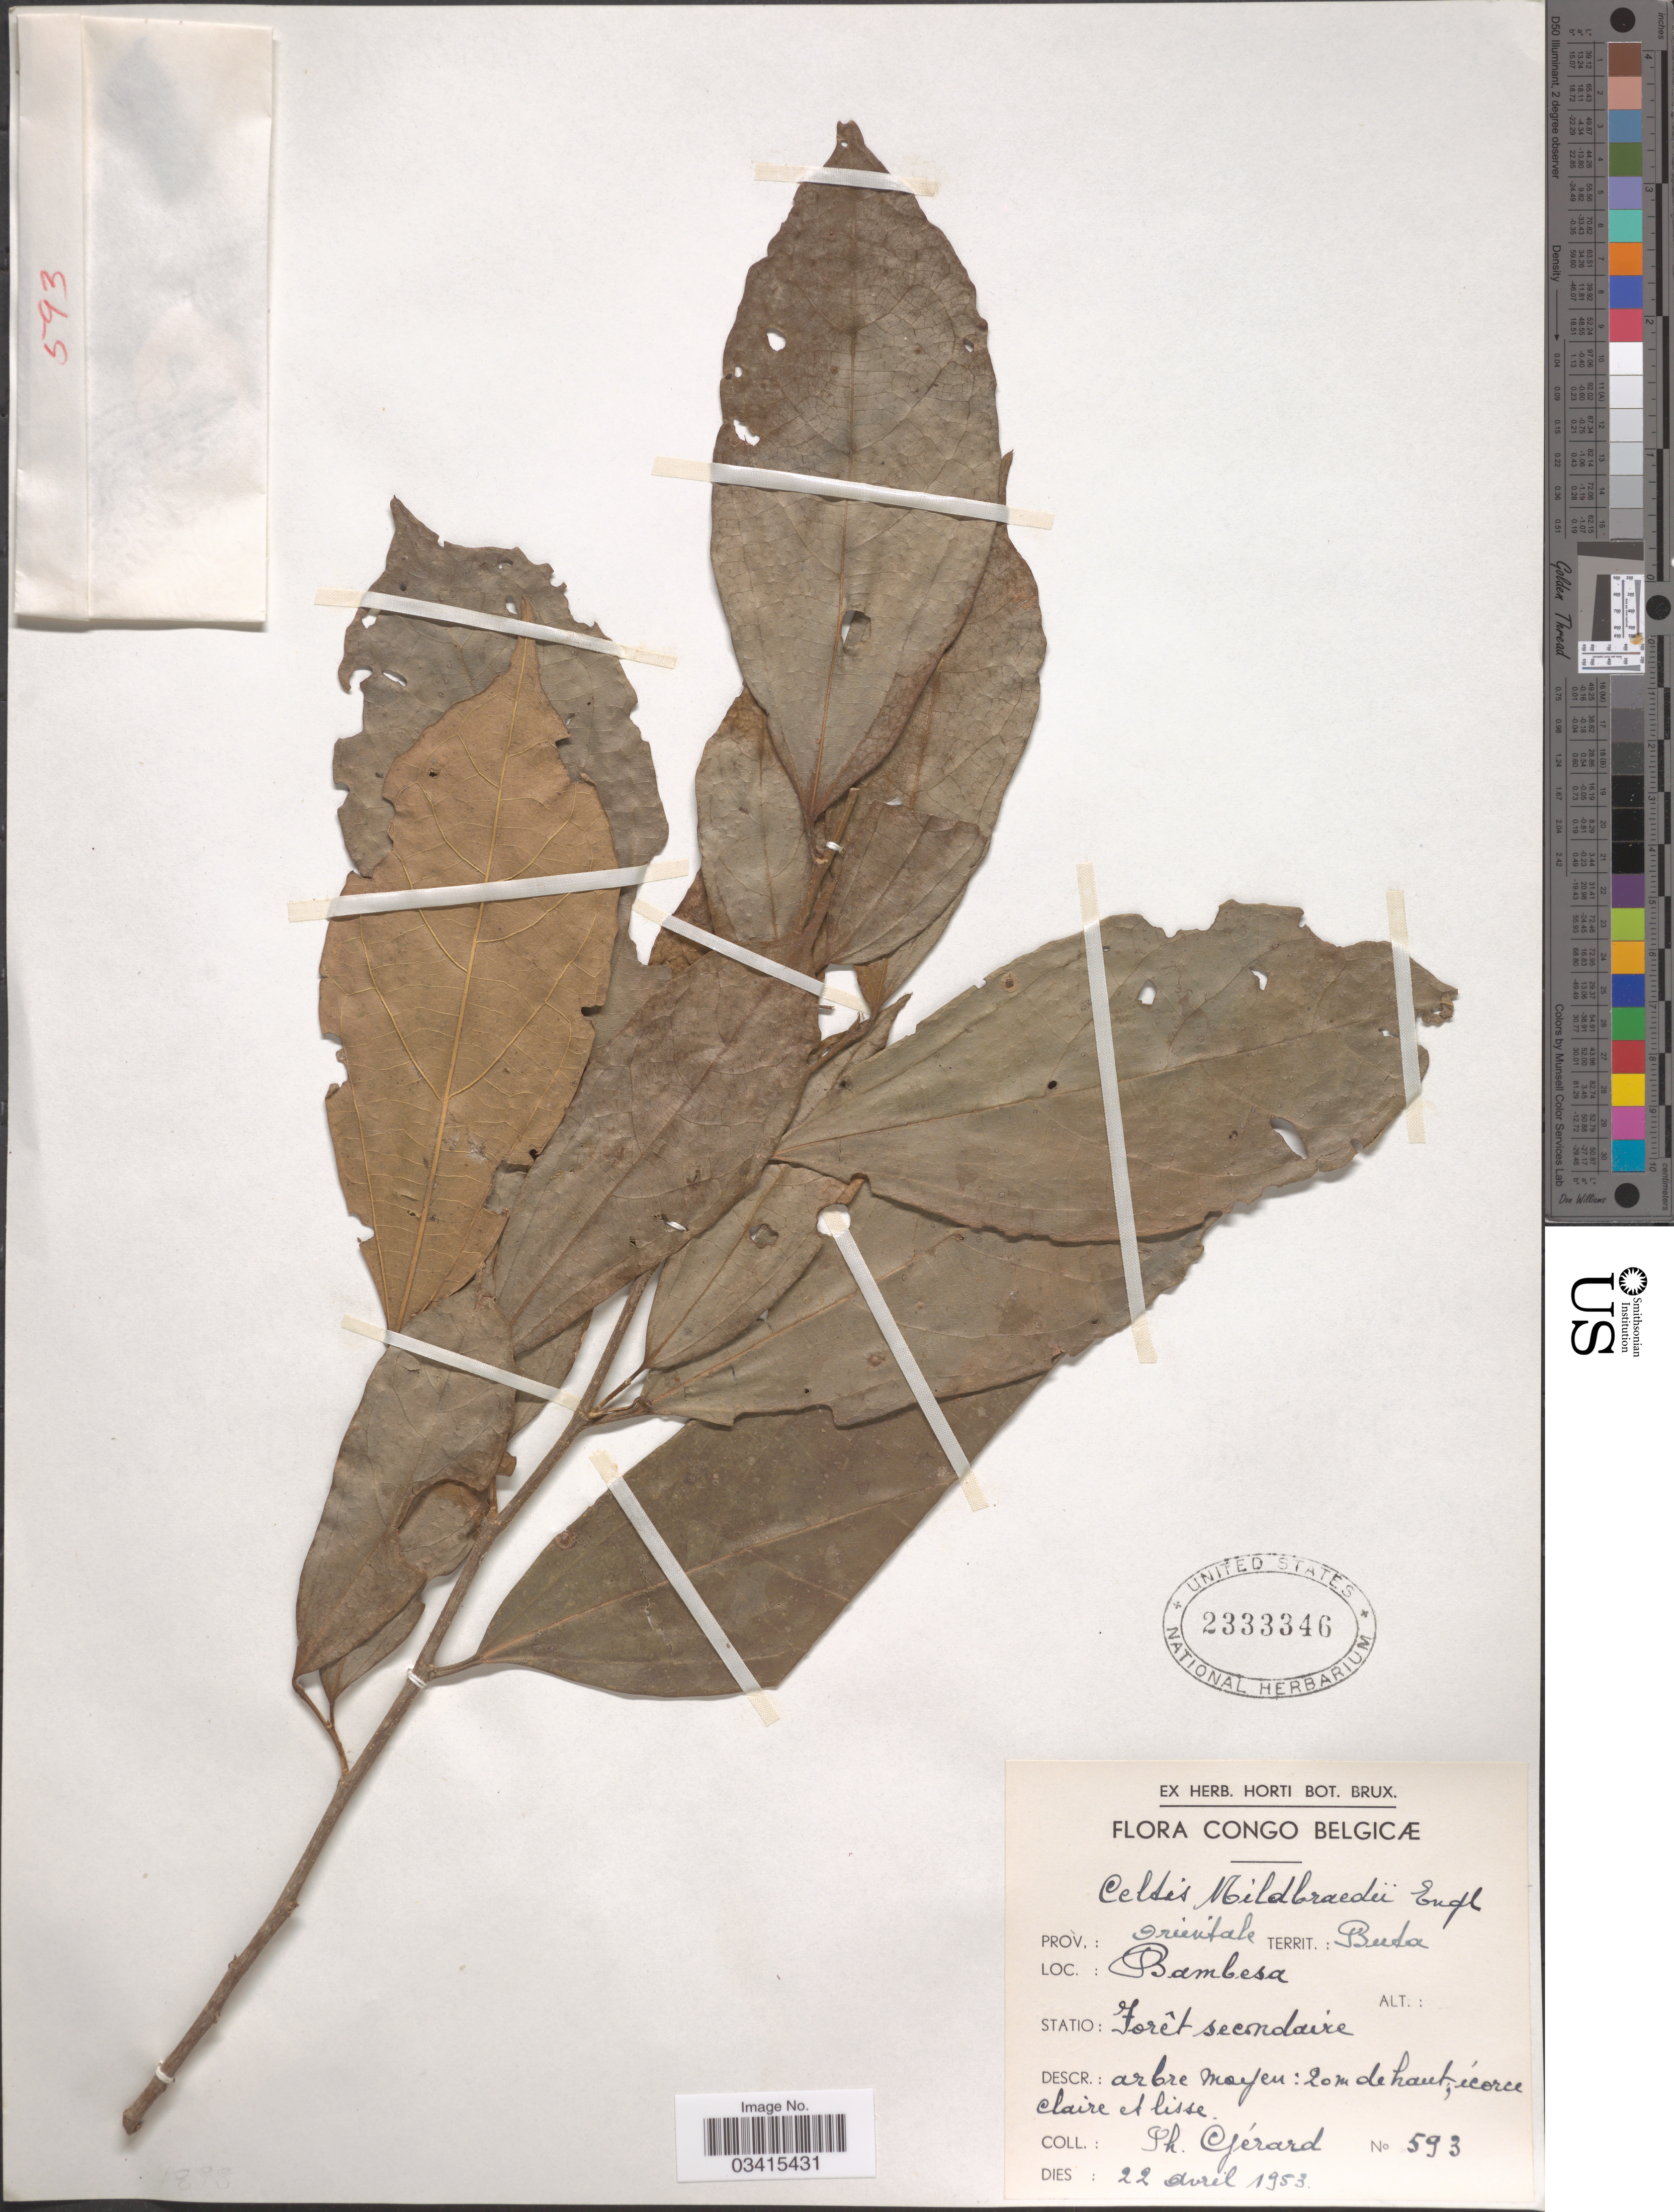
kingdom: Plantae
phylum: Tracheophyta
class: Magnoliopsida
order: Rosales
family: Cannabaceae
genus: Celtis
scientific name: Celtis mildbraedii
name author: Engl.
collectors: P. Gerard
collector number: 593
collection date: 1953-04-22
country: Congo, Democratic Republic of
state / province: Bas-Uele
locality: Congo Belgicæ. Territ.: Buta. Bambesa.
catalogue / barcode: US 2333346